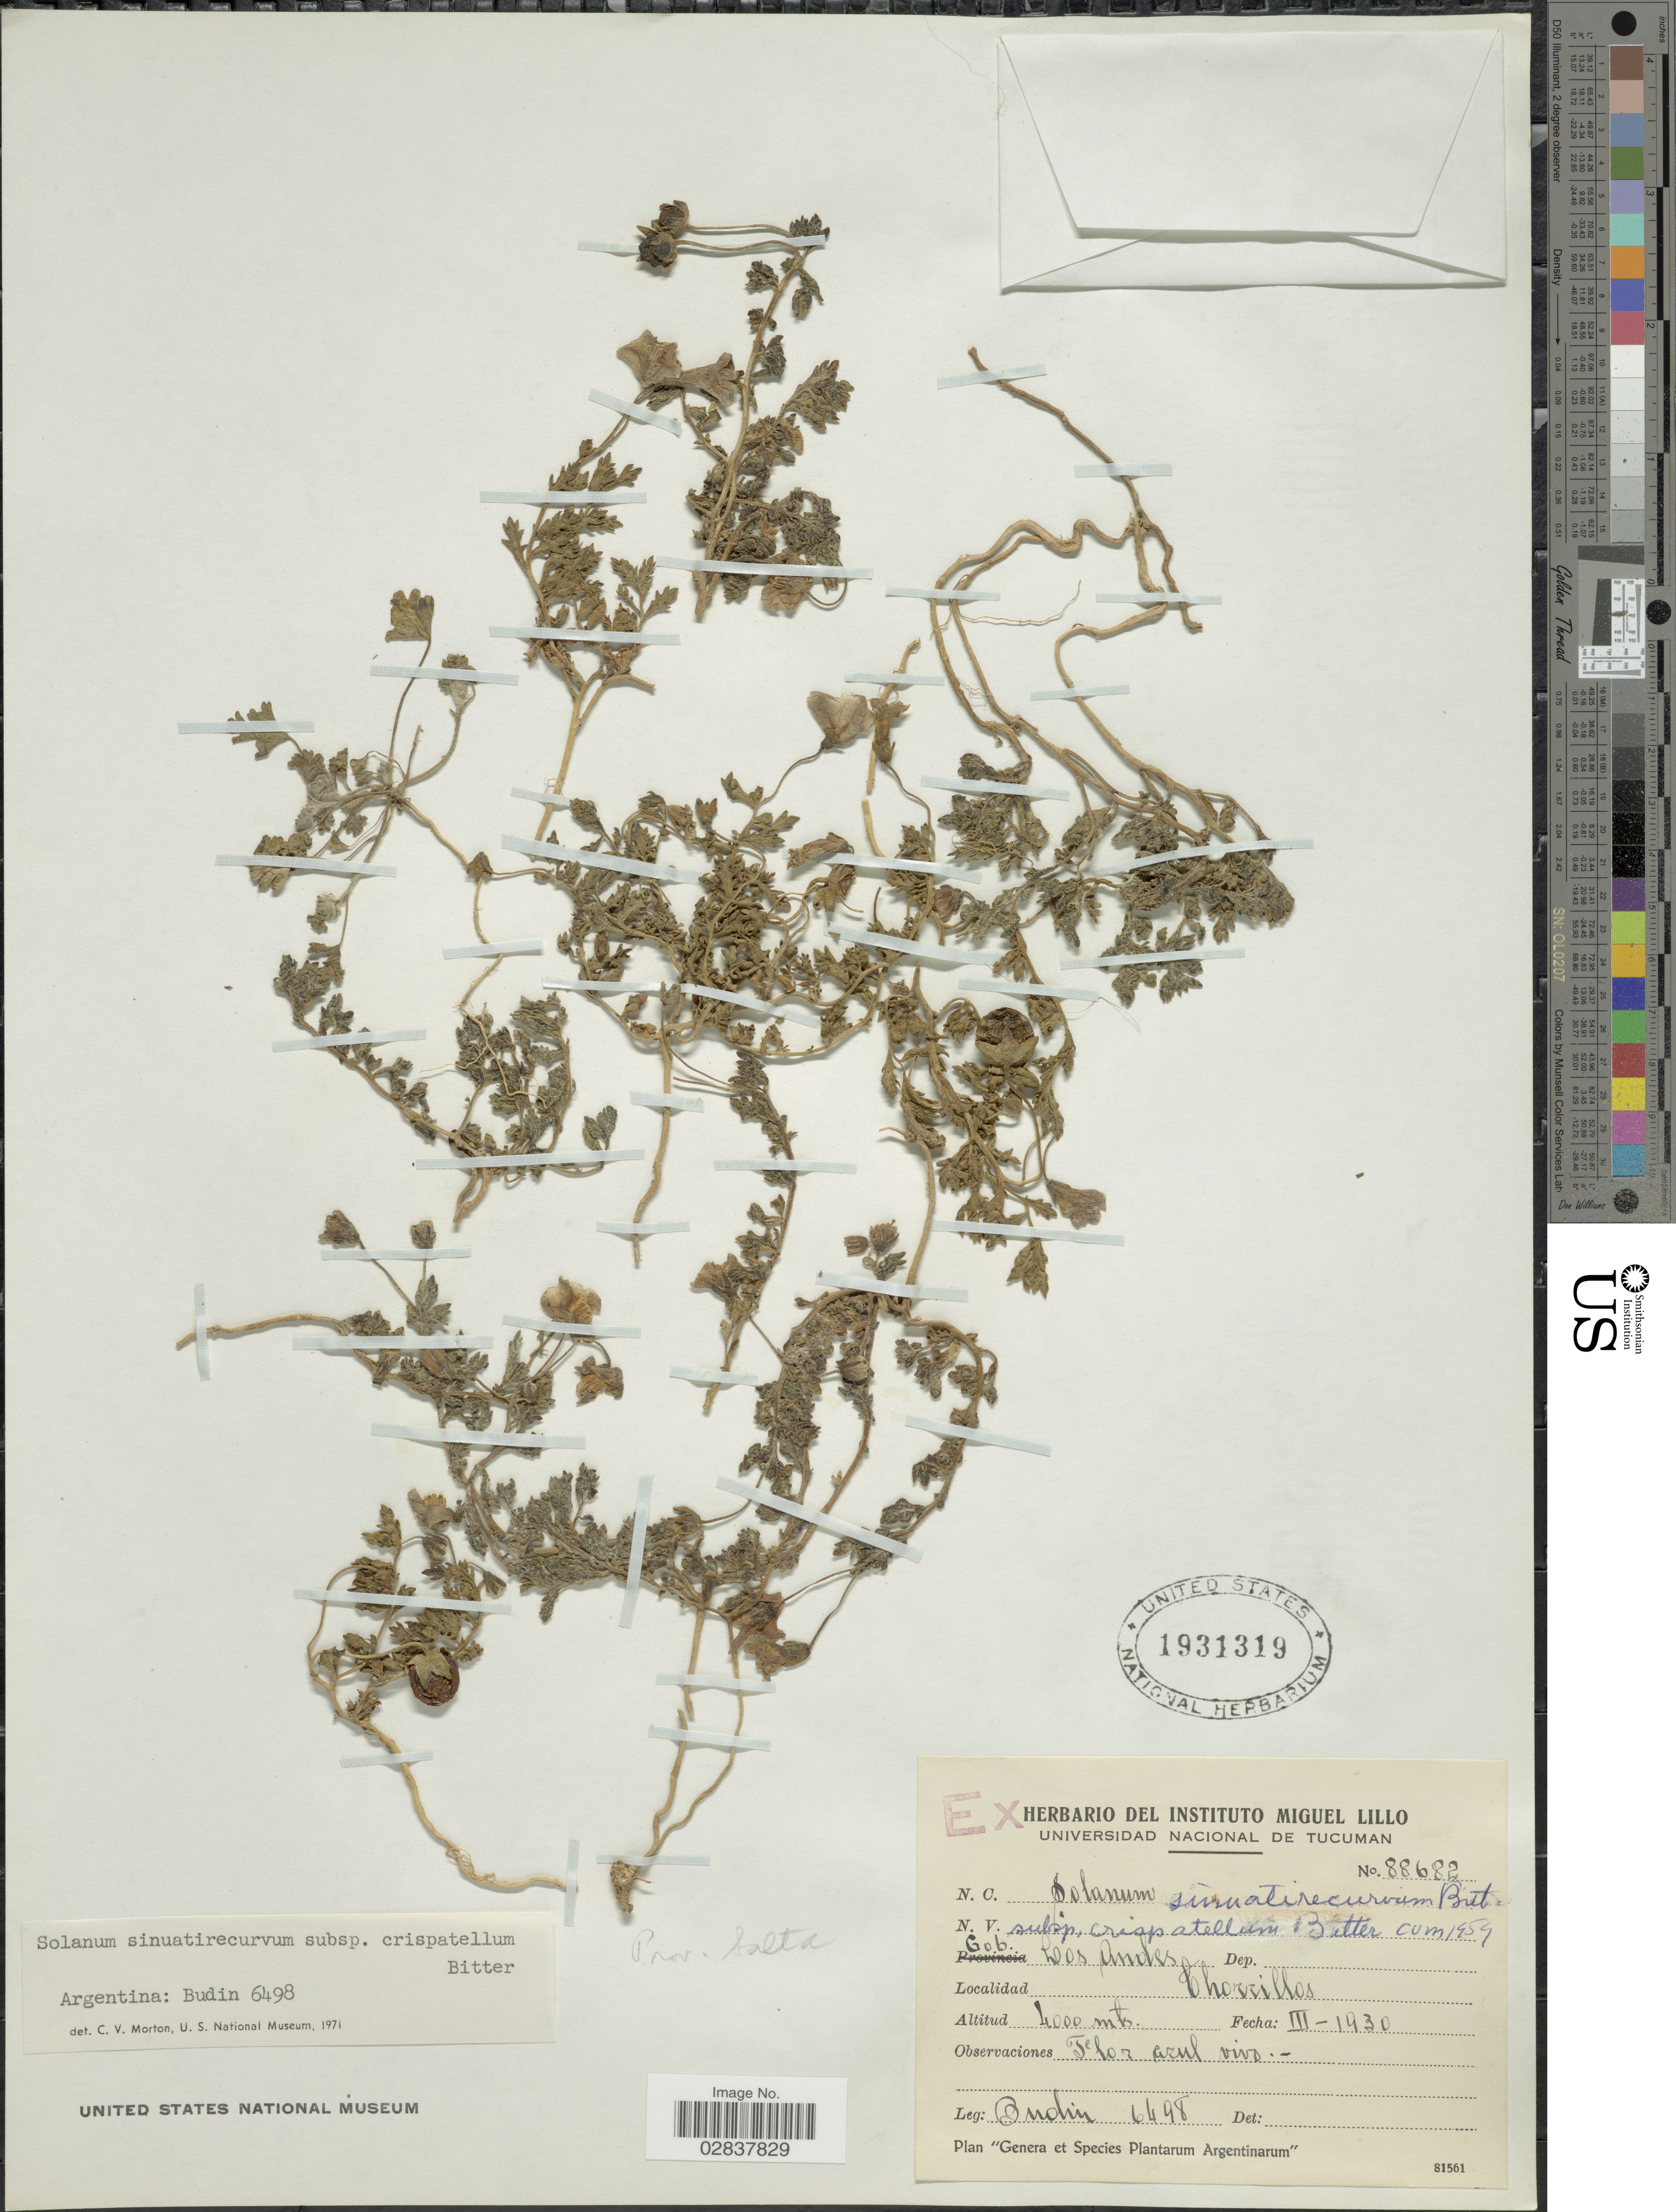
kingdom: Plantae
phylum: Tracheophyta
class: Magnoliopsida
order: Solanales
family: Solanaceae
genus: Solanum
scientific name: Solanum sinuatirecurvum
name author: Bitter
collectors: Budin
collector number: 6498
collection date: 1930-03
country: Argentina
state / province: Salta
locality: Gob. Los Andes, Chorrillos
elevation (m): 4000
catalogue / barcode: US 1931319